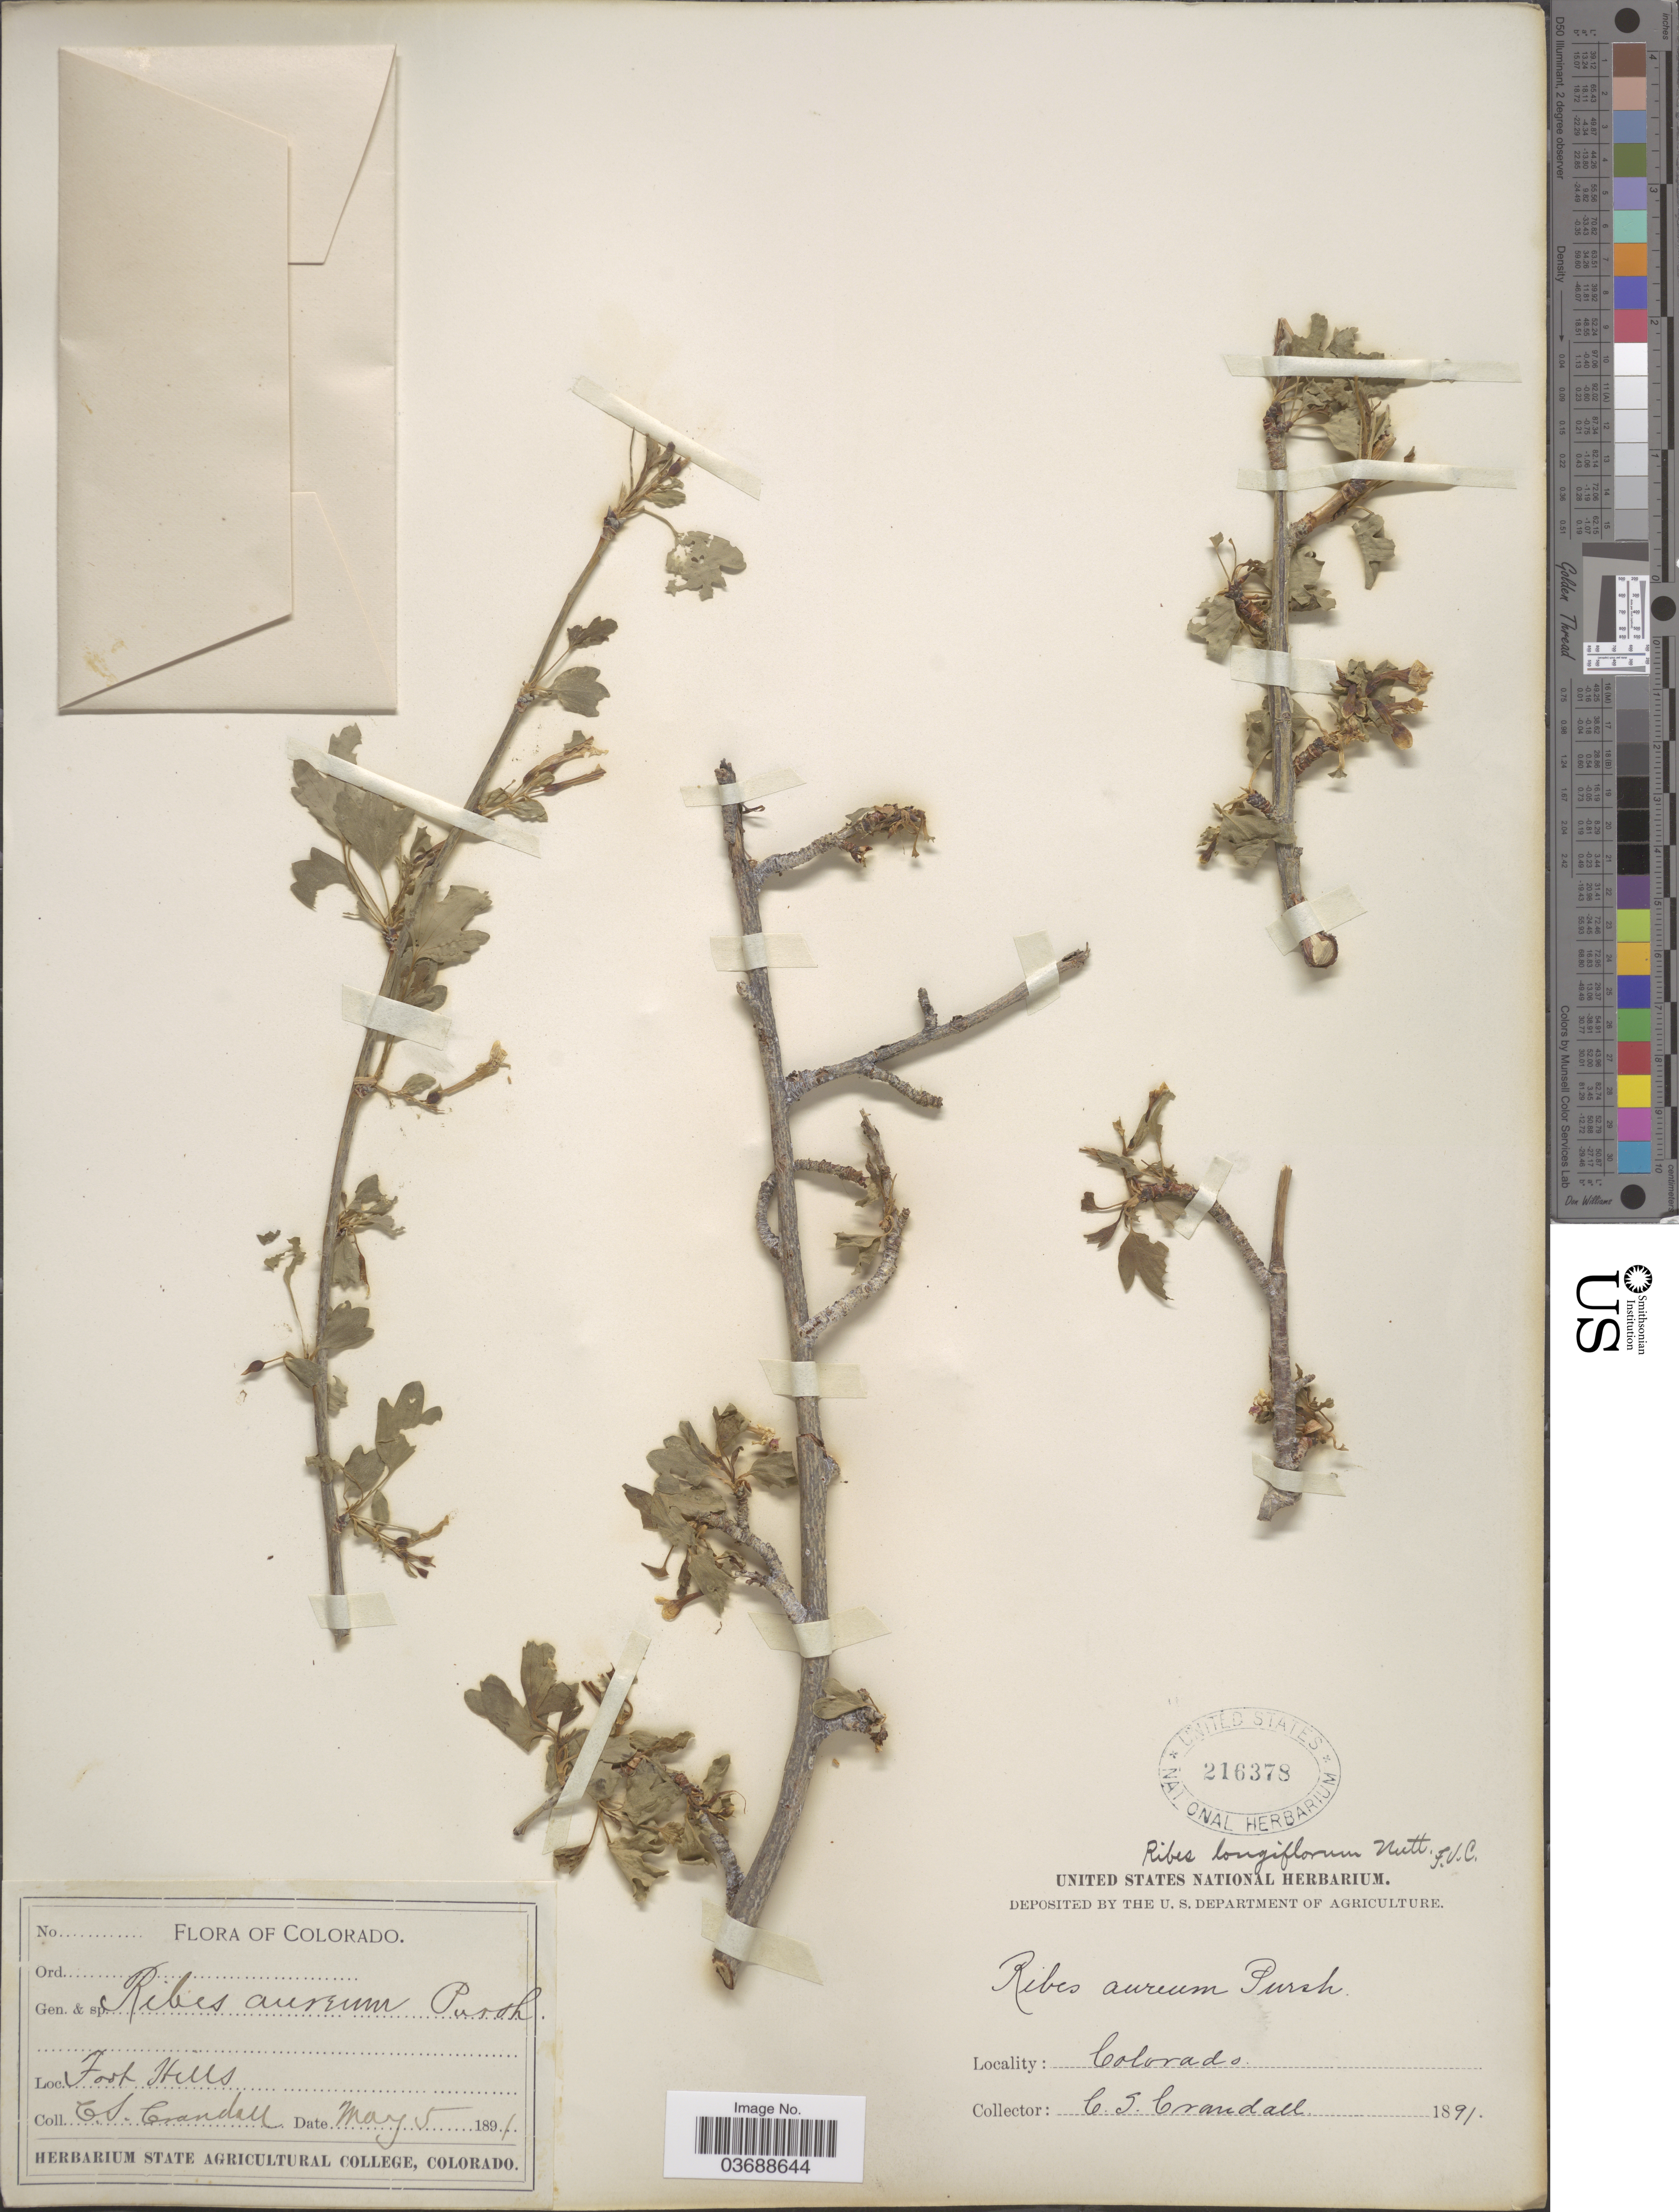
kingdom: Plantae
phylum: Tracheophyta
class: Magnoliopsida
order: Saxifragales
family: Grossulariaceae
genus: Ribes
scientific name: Ribes odoratum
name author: H.L. Wendl.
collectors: C. Crandall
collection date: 1891-05-05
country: United States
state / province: Colorado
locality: Fort Hills.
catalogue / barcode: US 216378